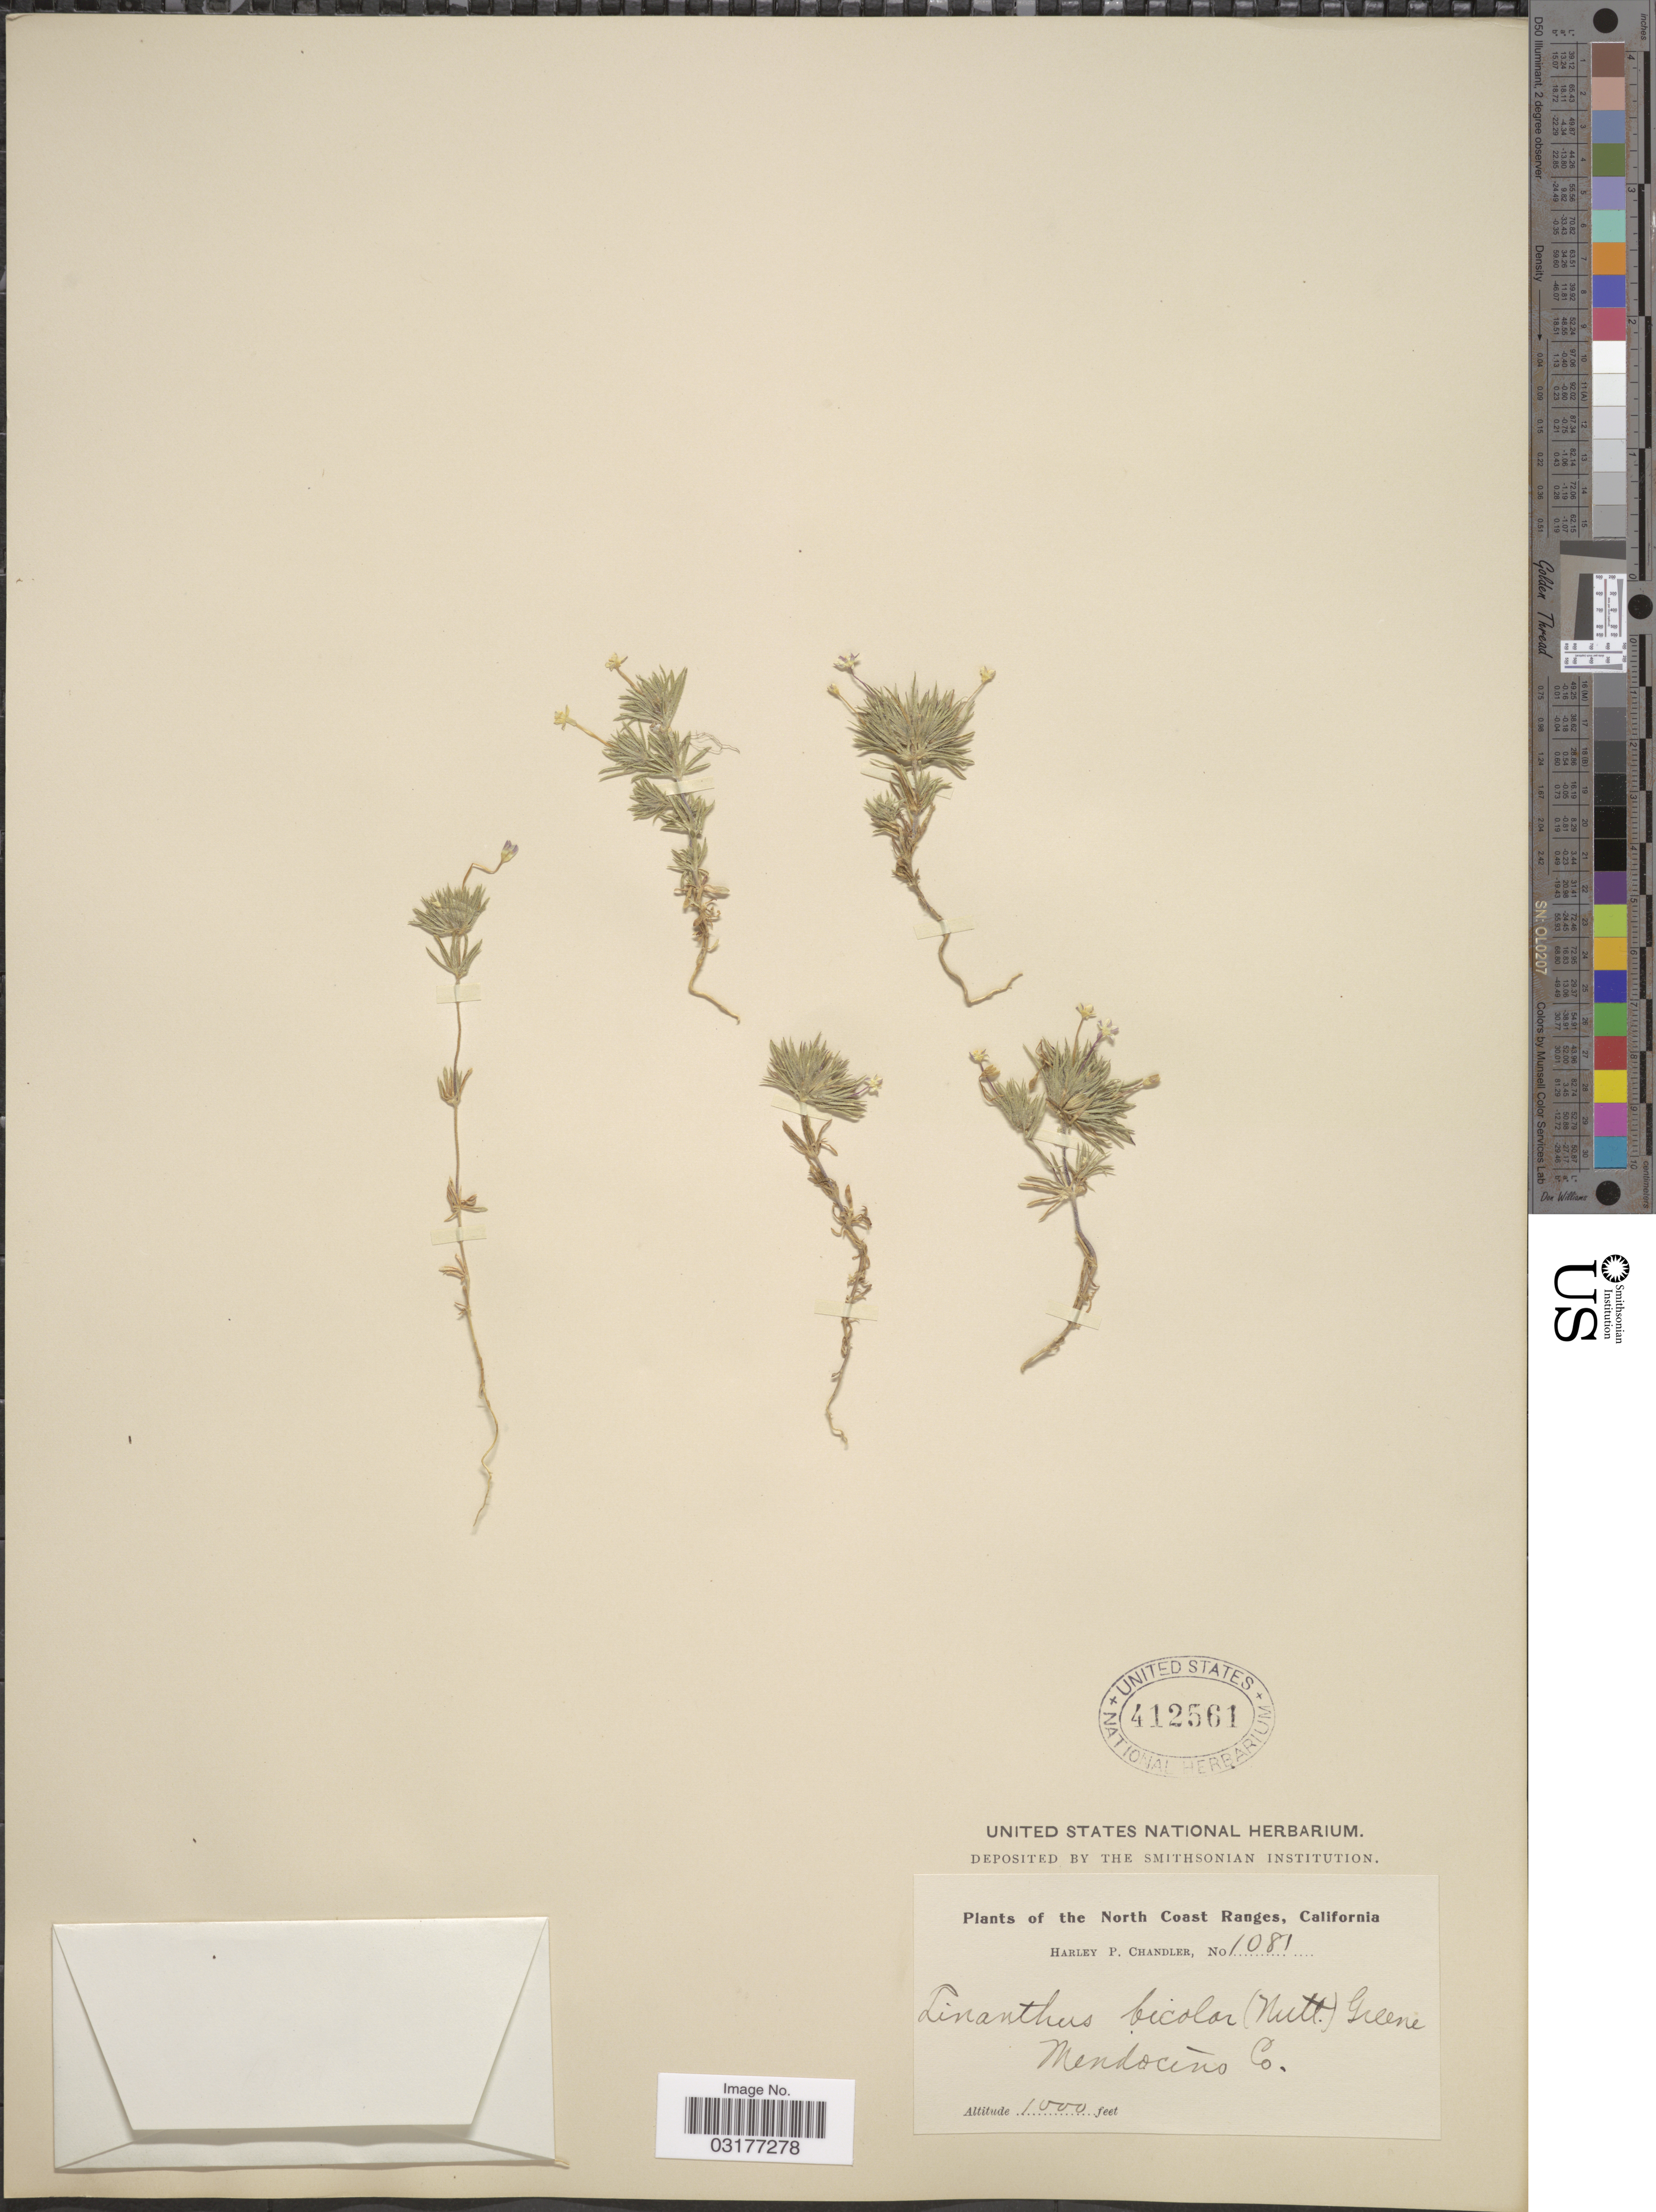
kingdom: Plantae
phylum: Tracheophyta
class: Magnoliopsida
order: Ericales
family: Polemoniaceae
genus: Leptosiphon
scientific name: Leptosiphon bicolor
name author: Nutt.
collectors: H. Chandler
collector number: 1081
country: United States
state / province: California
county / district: Mendocino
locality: The North Coast Ranges. Mendocino Co.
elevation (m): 305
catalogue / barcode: US 412561